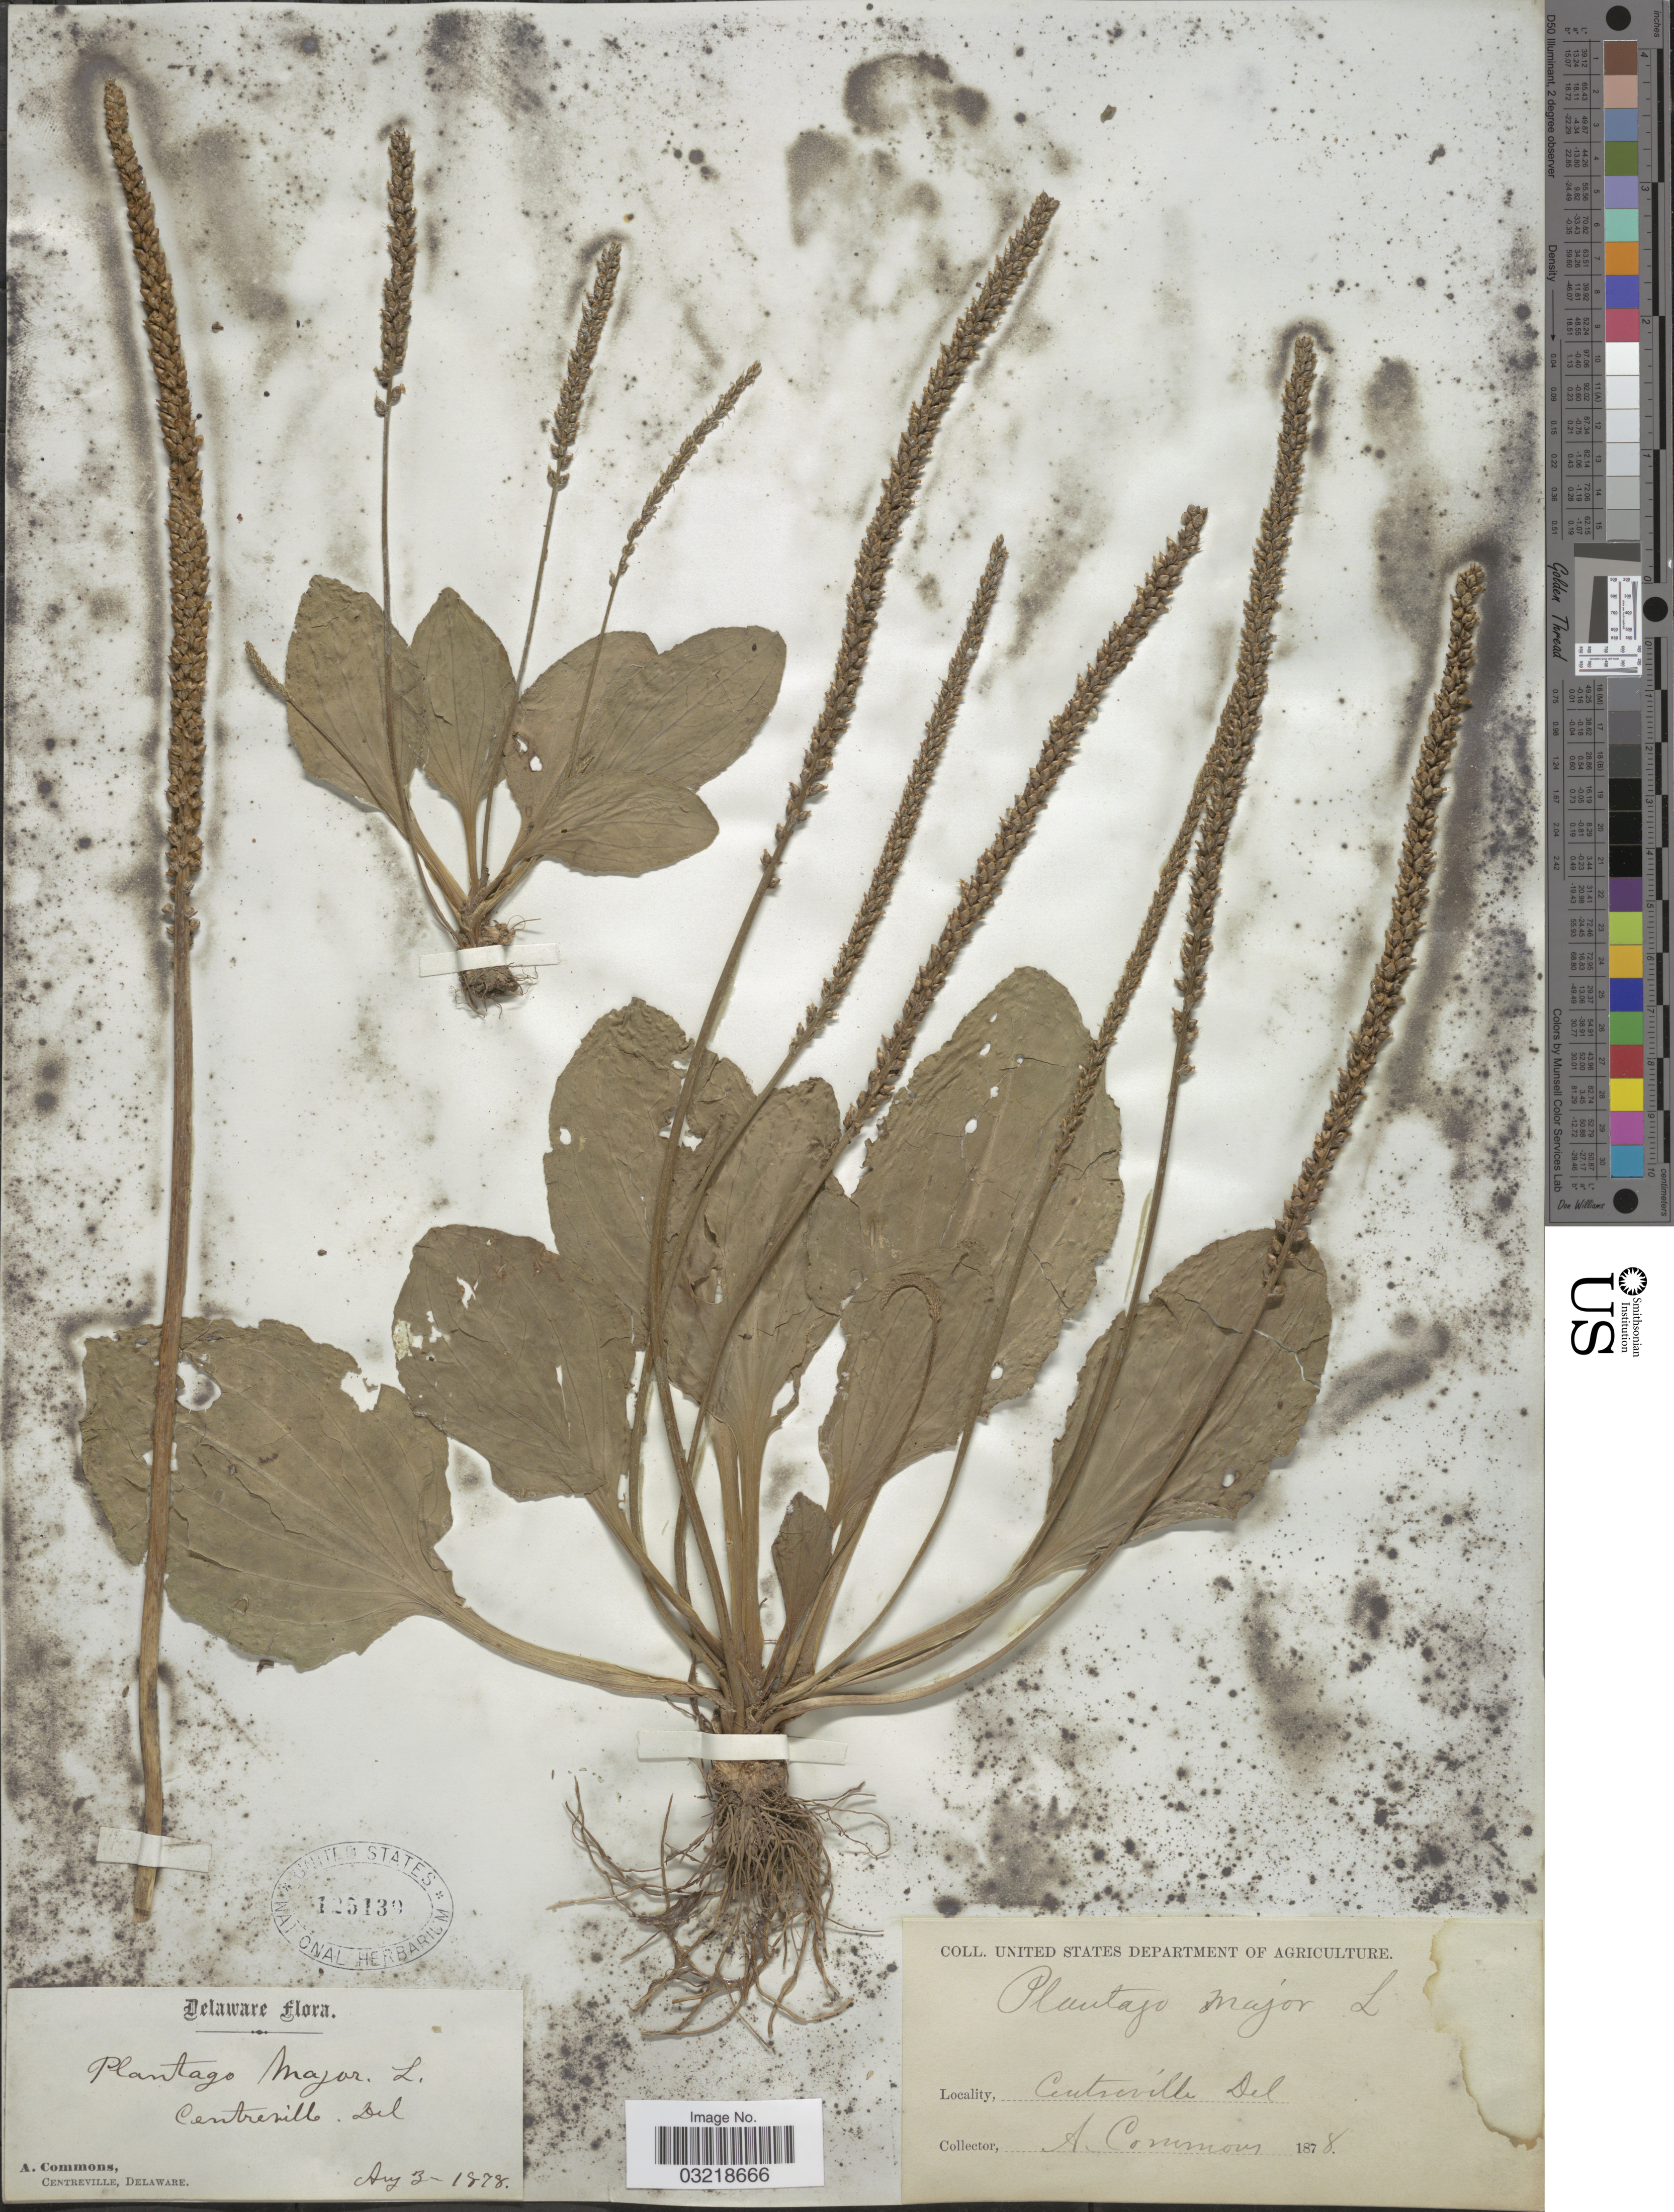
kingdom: Plantae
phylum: Tracheophyta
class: Magnoliopsida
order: Lamiales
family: Plantaginaceae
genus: Plantago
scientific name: Plantago major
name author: L.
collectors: A. Commons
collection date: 1878-08-03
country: United States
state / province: Delaware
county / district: New Castle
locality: Centreville, Del.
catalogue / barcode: US 125139